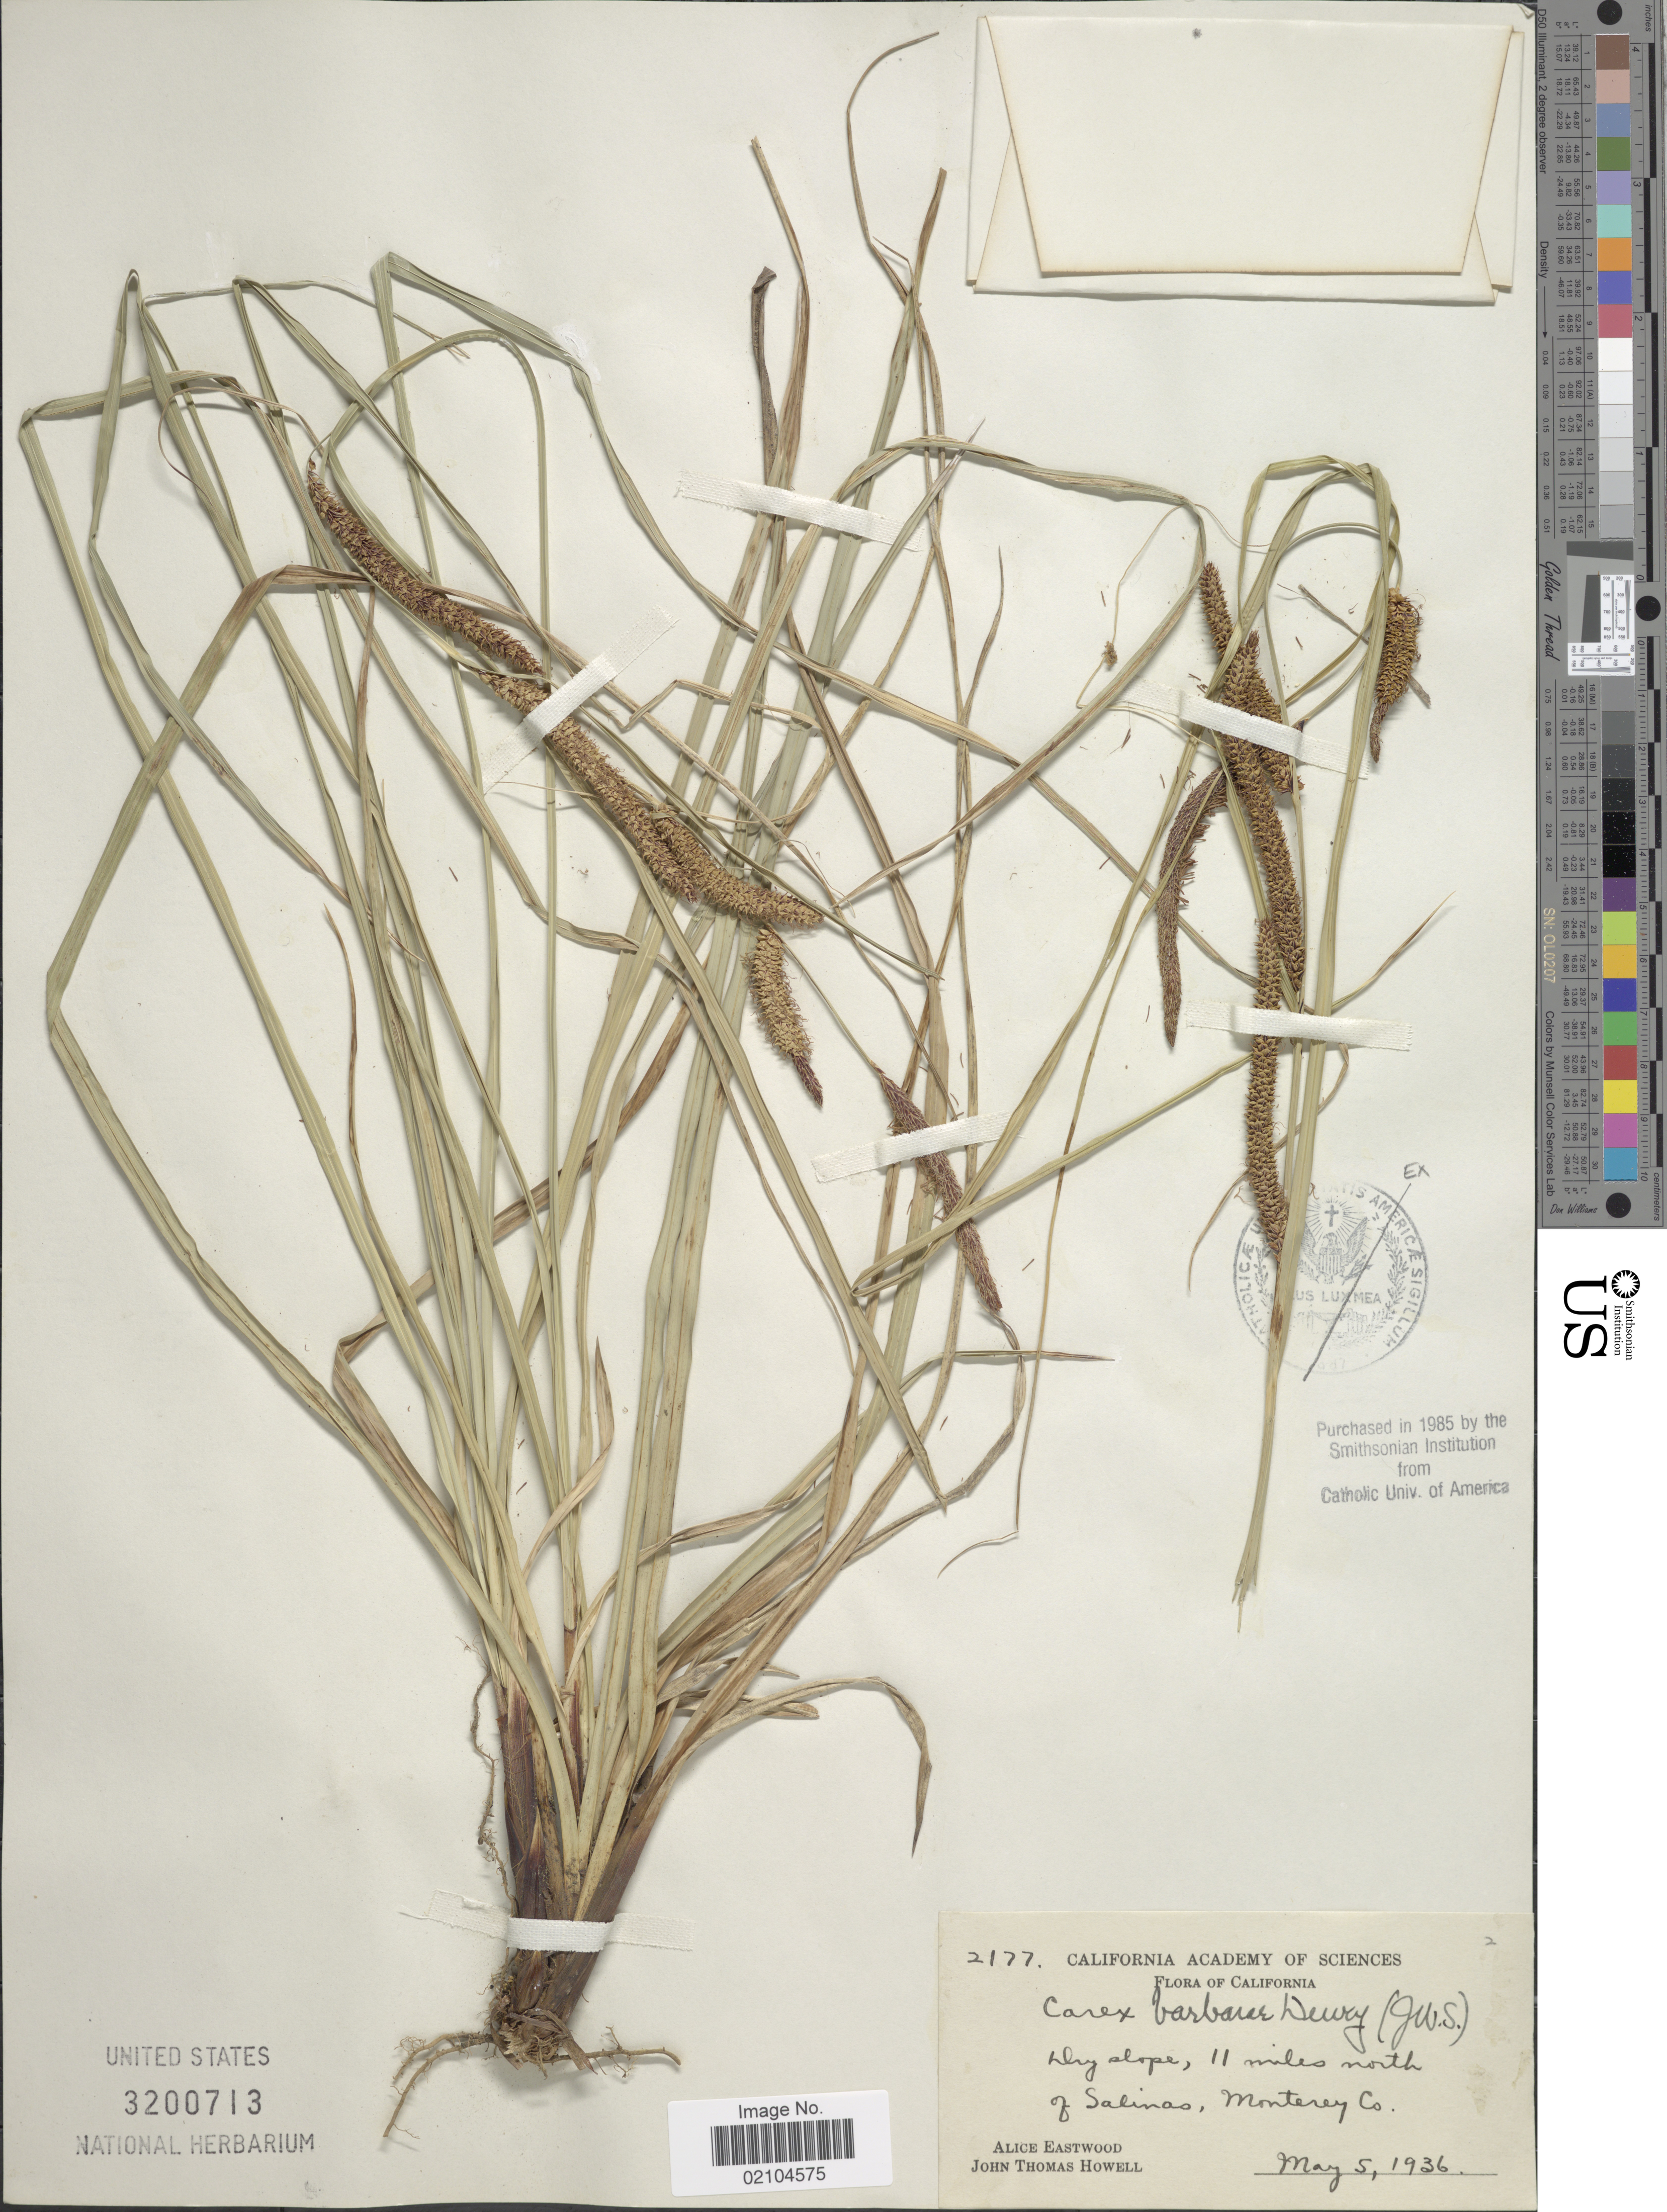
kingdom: Plantae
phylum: Tracheophyta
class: Liliopsida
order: Poales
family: Cyperaceae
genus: Carex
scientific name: Carex barbarae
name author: Dewey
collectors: A. Eastwood & T. Howell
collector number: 2177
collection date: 1936-05-05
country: United States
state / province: California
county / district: Monterey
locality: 11 miles north of Salinas, Monterey Co.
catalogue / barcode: US 3200713